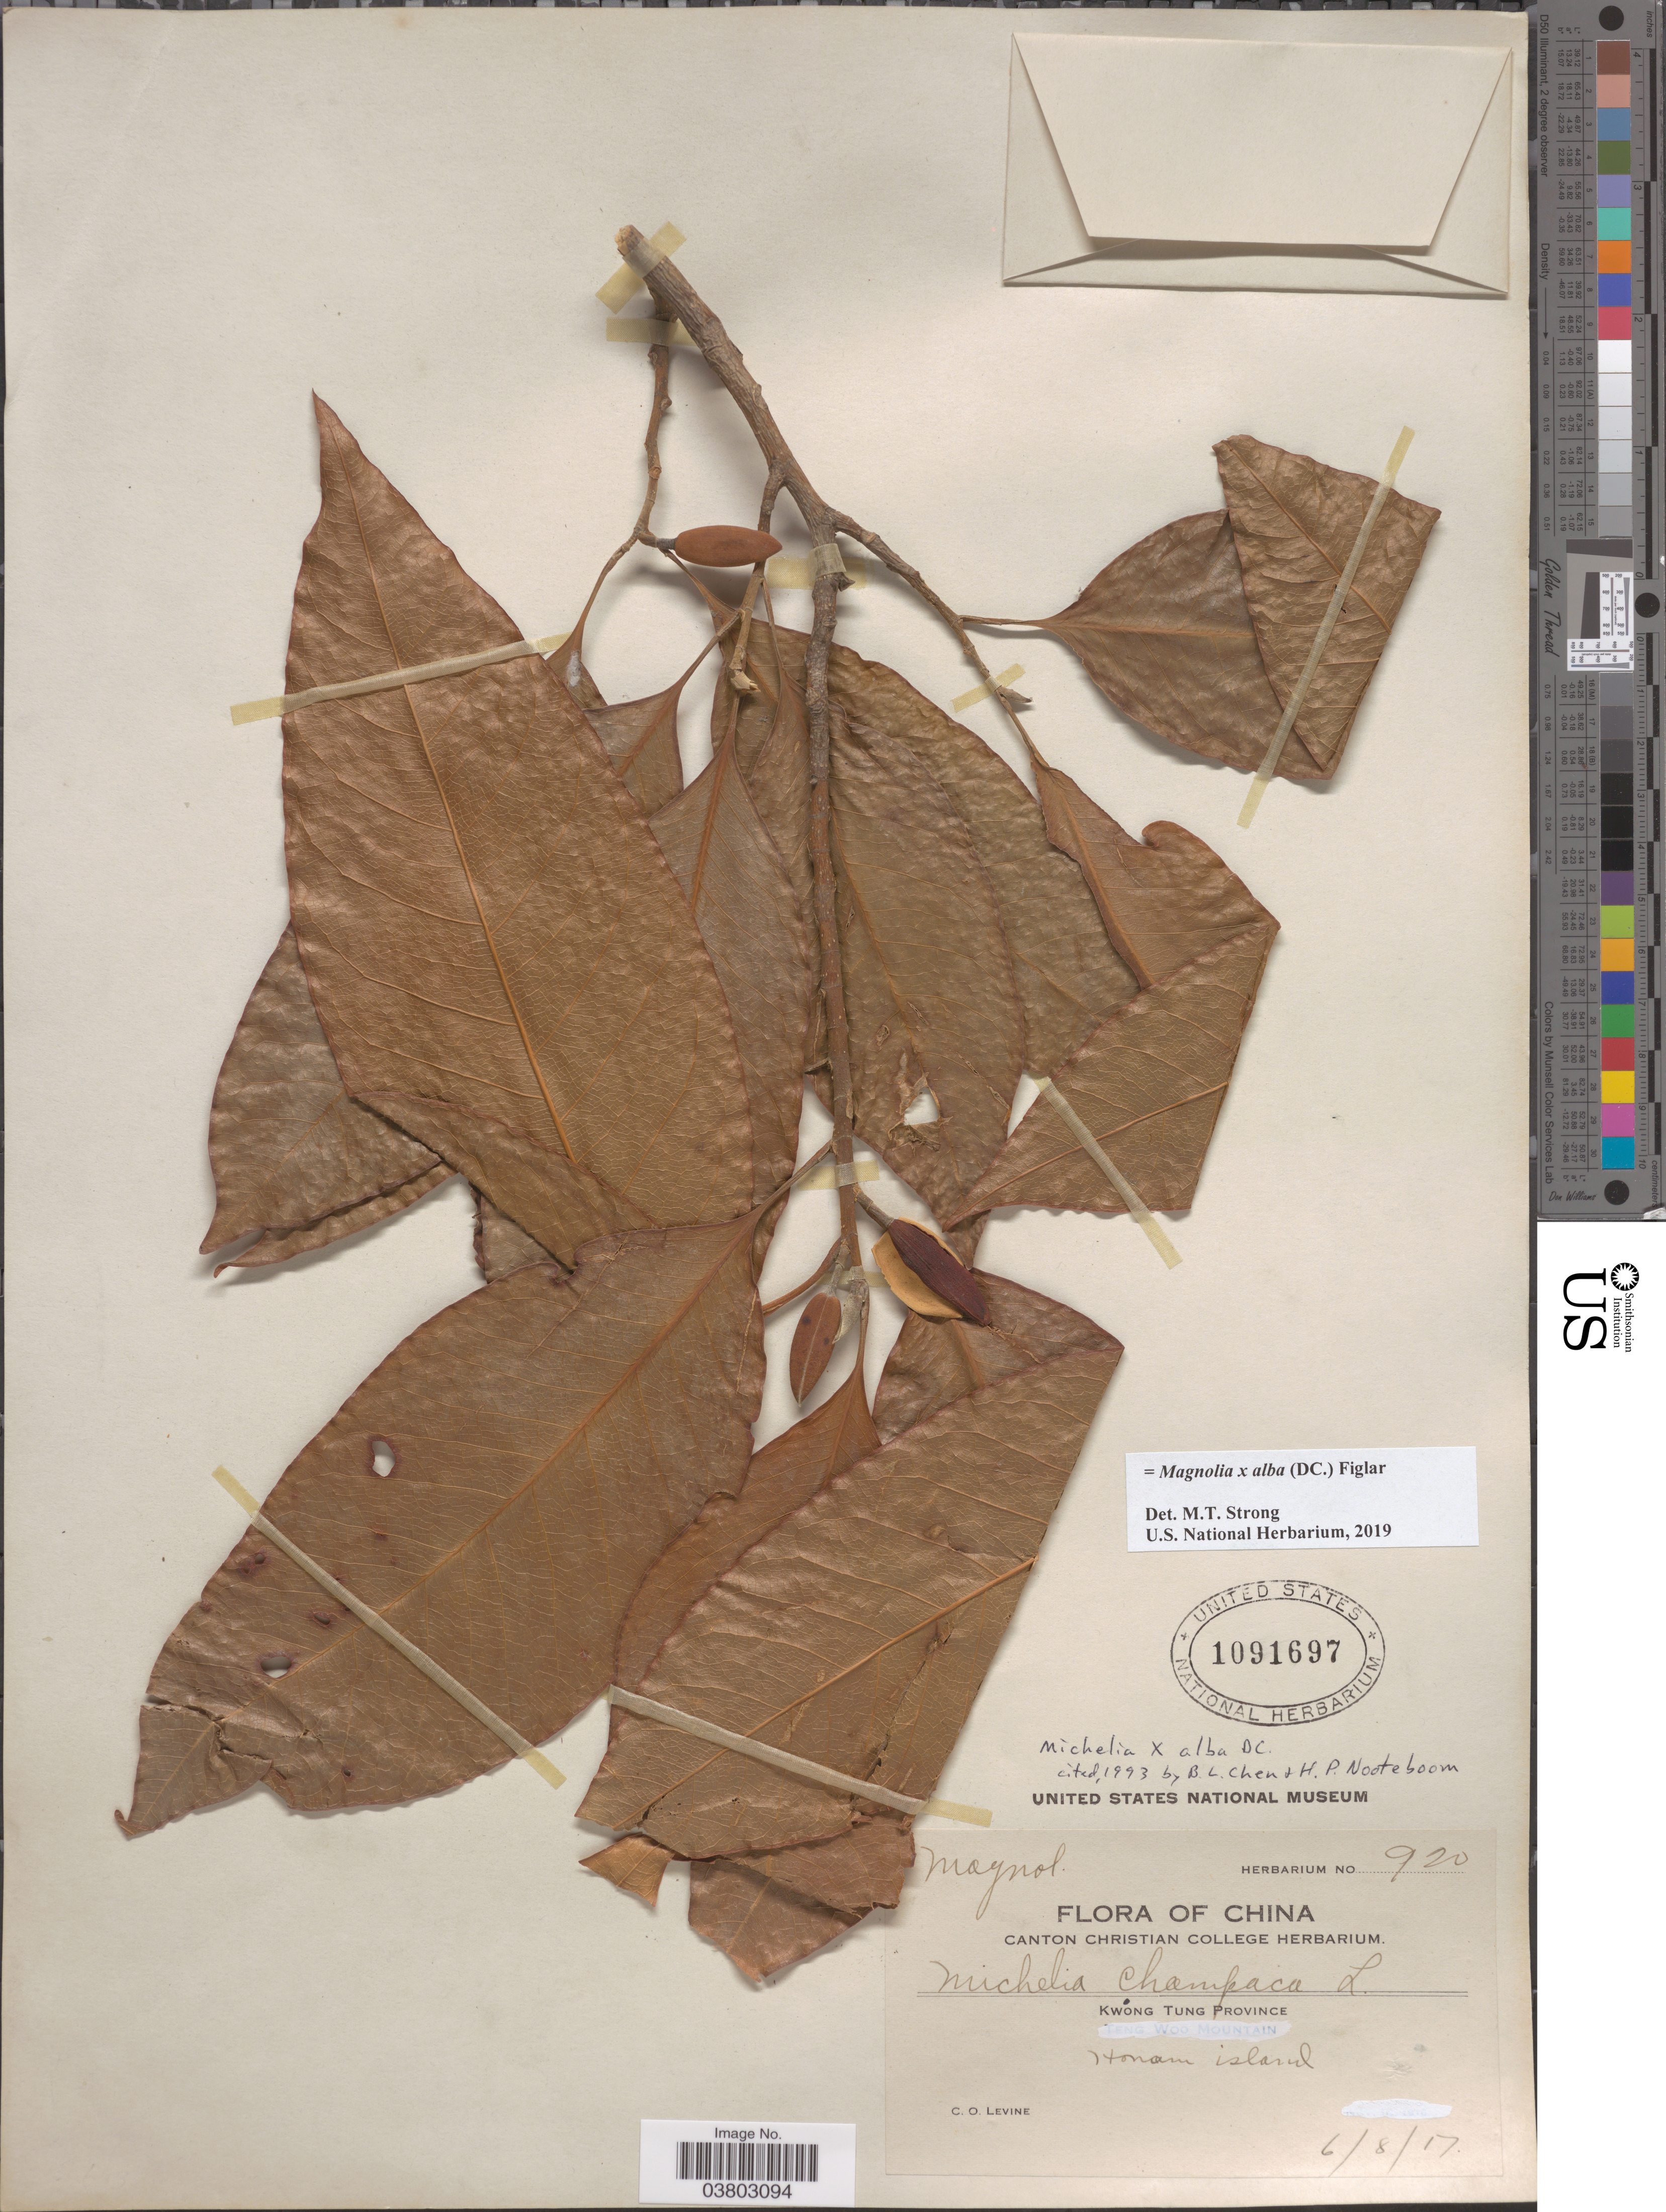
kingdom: Plantae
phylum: Tracheophyta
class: Magnoliopsida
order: Magnoliales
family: Magnoliaceae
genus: Magnolia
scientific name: Magnolia x alba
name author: (DC.) Figlar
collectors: C. O. Levine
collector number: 920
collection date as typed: Transcribed d/m/y: 6/8/17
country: China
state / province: Guangdong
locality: Kwong Tong Province. Honan island.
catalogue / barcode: US 1091697